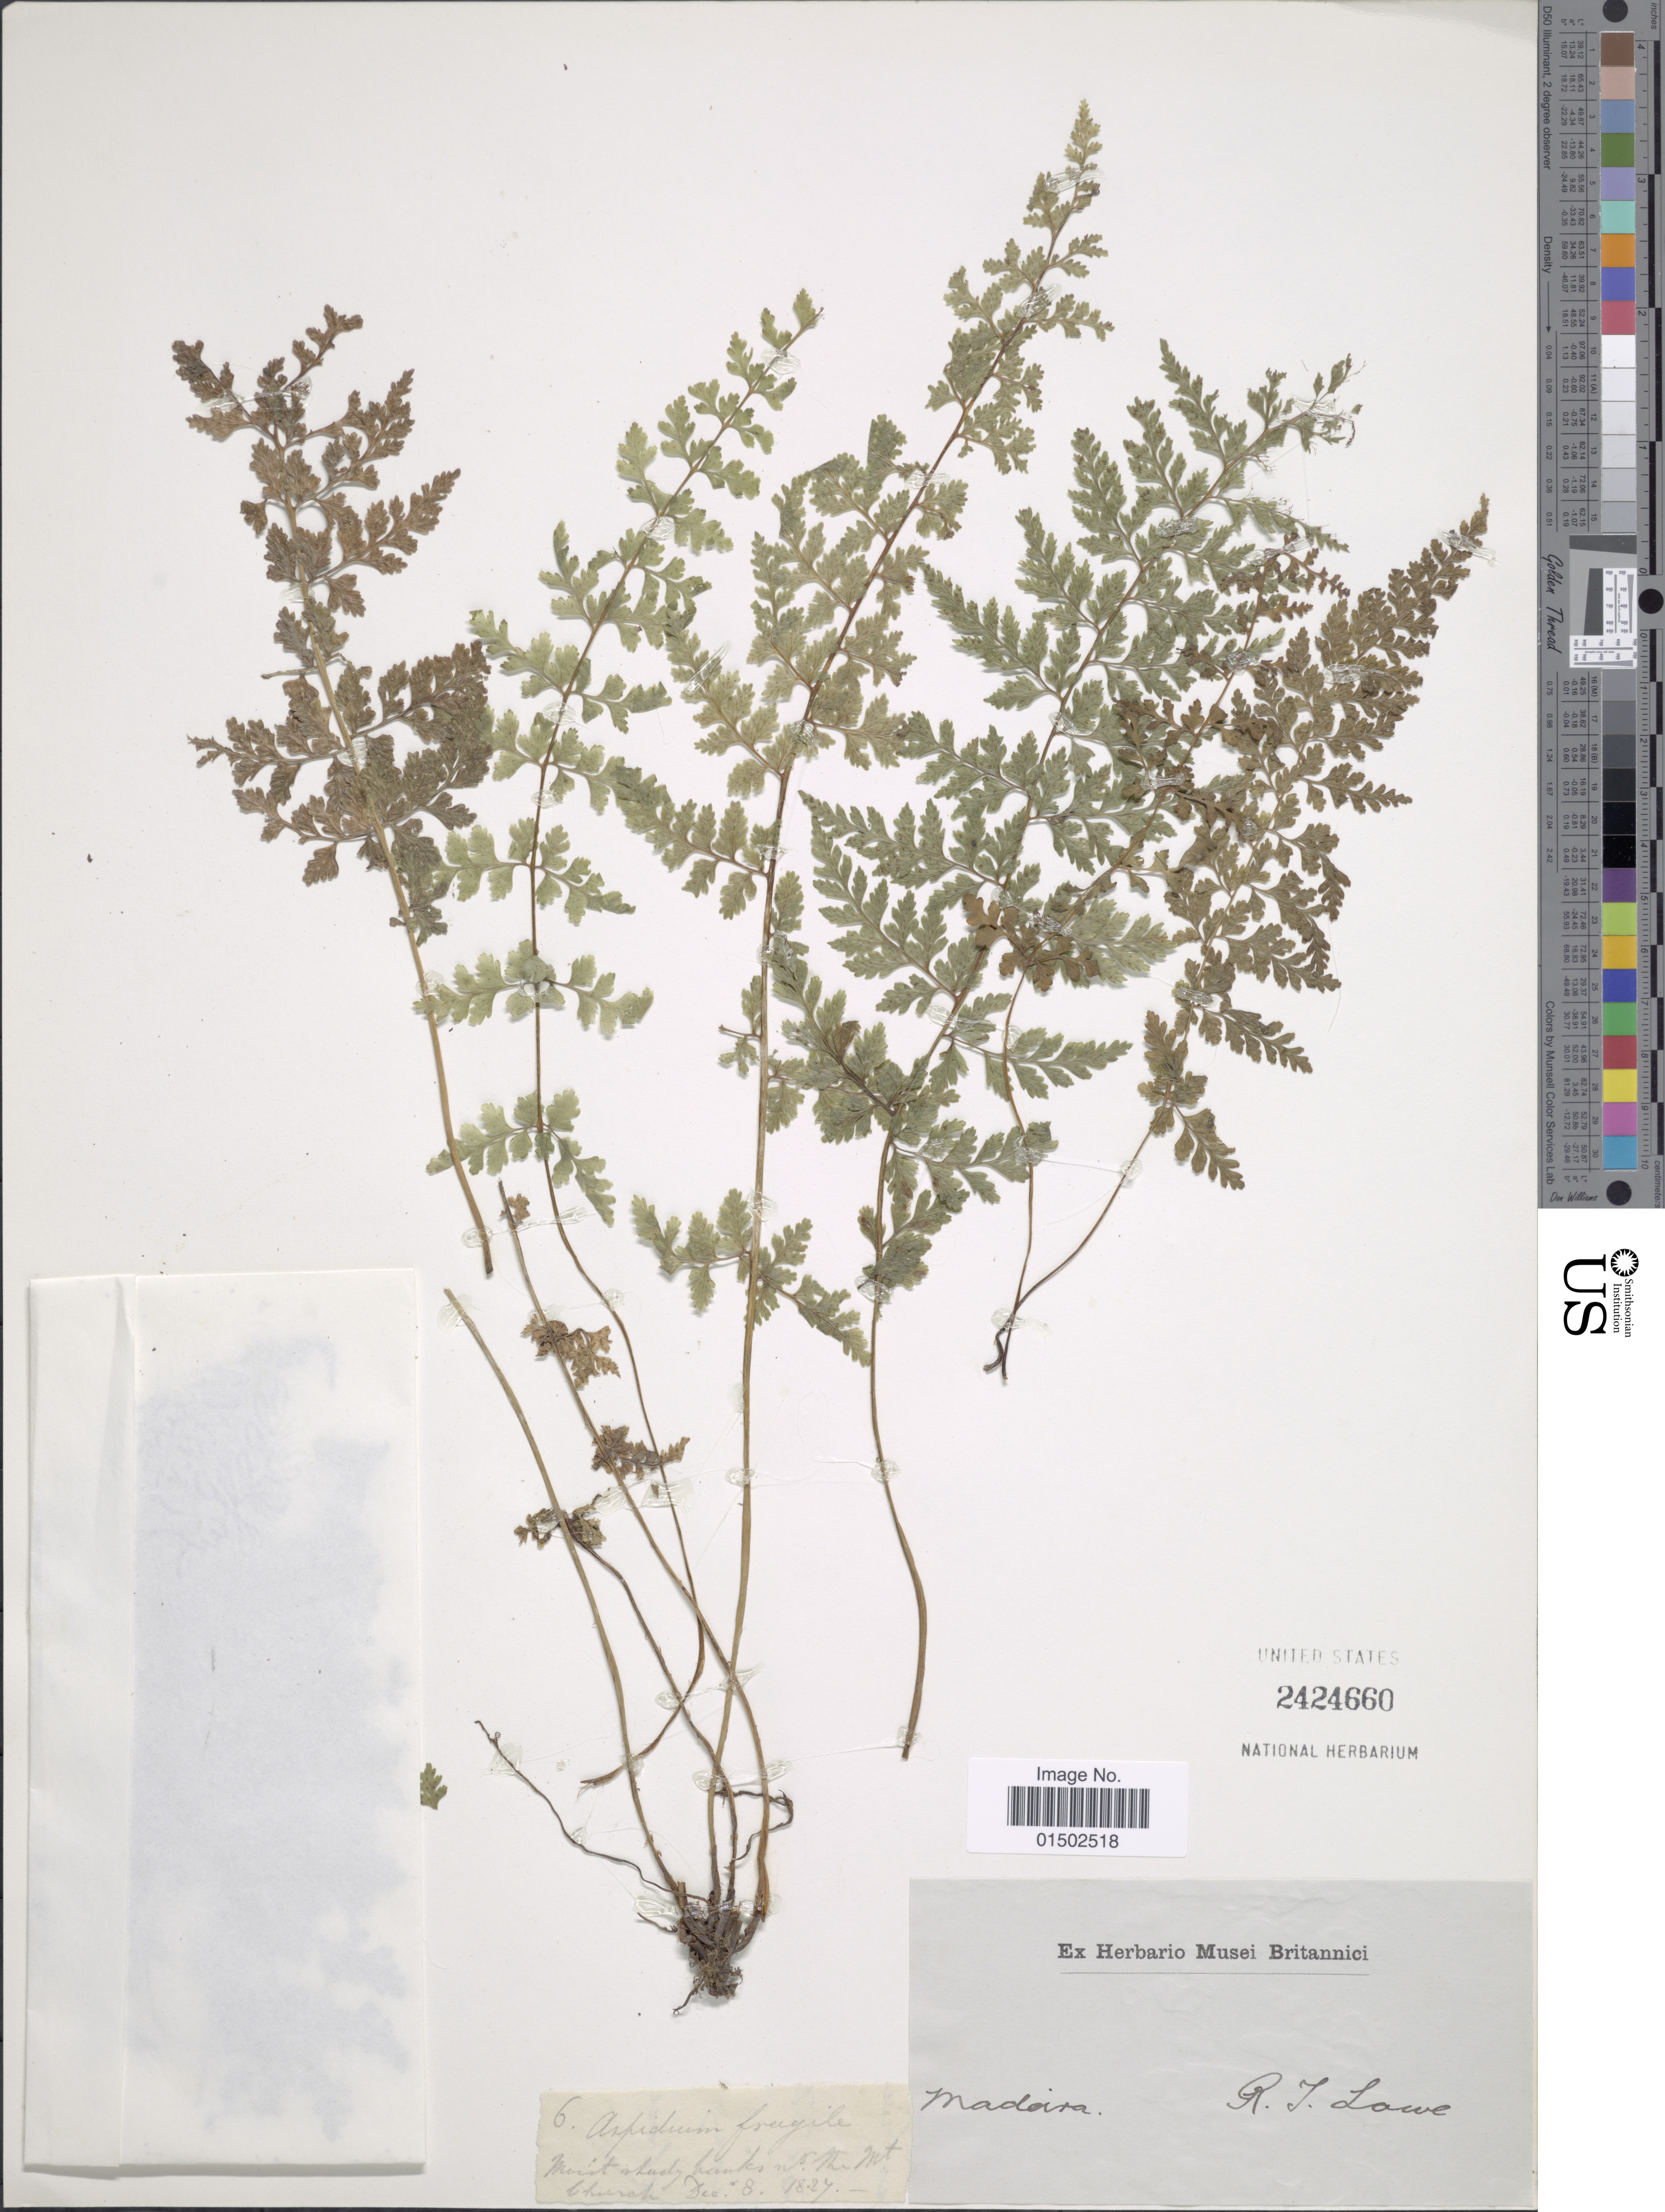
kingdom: Plantae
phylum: Tracheophyta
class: Polypodiopsida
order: Polypodiales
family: Cystopteridaceae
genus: Cystopteris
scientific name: Cystopteris fragilis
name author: (L.) Bernh.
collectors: R. Lawe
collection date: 1827-12-08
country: Portugal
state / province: Madeira (Aut. Reg.)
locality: Madeira [interpreted]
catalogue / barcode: US 2424660